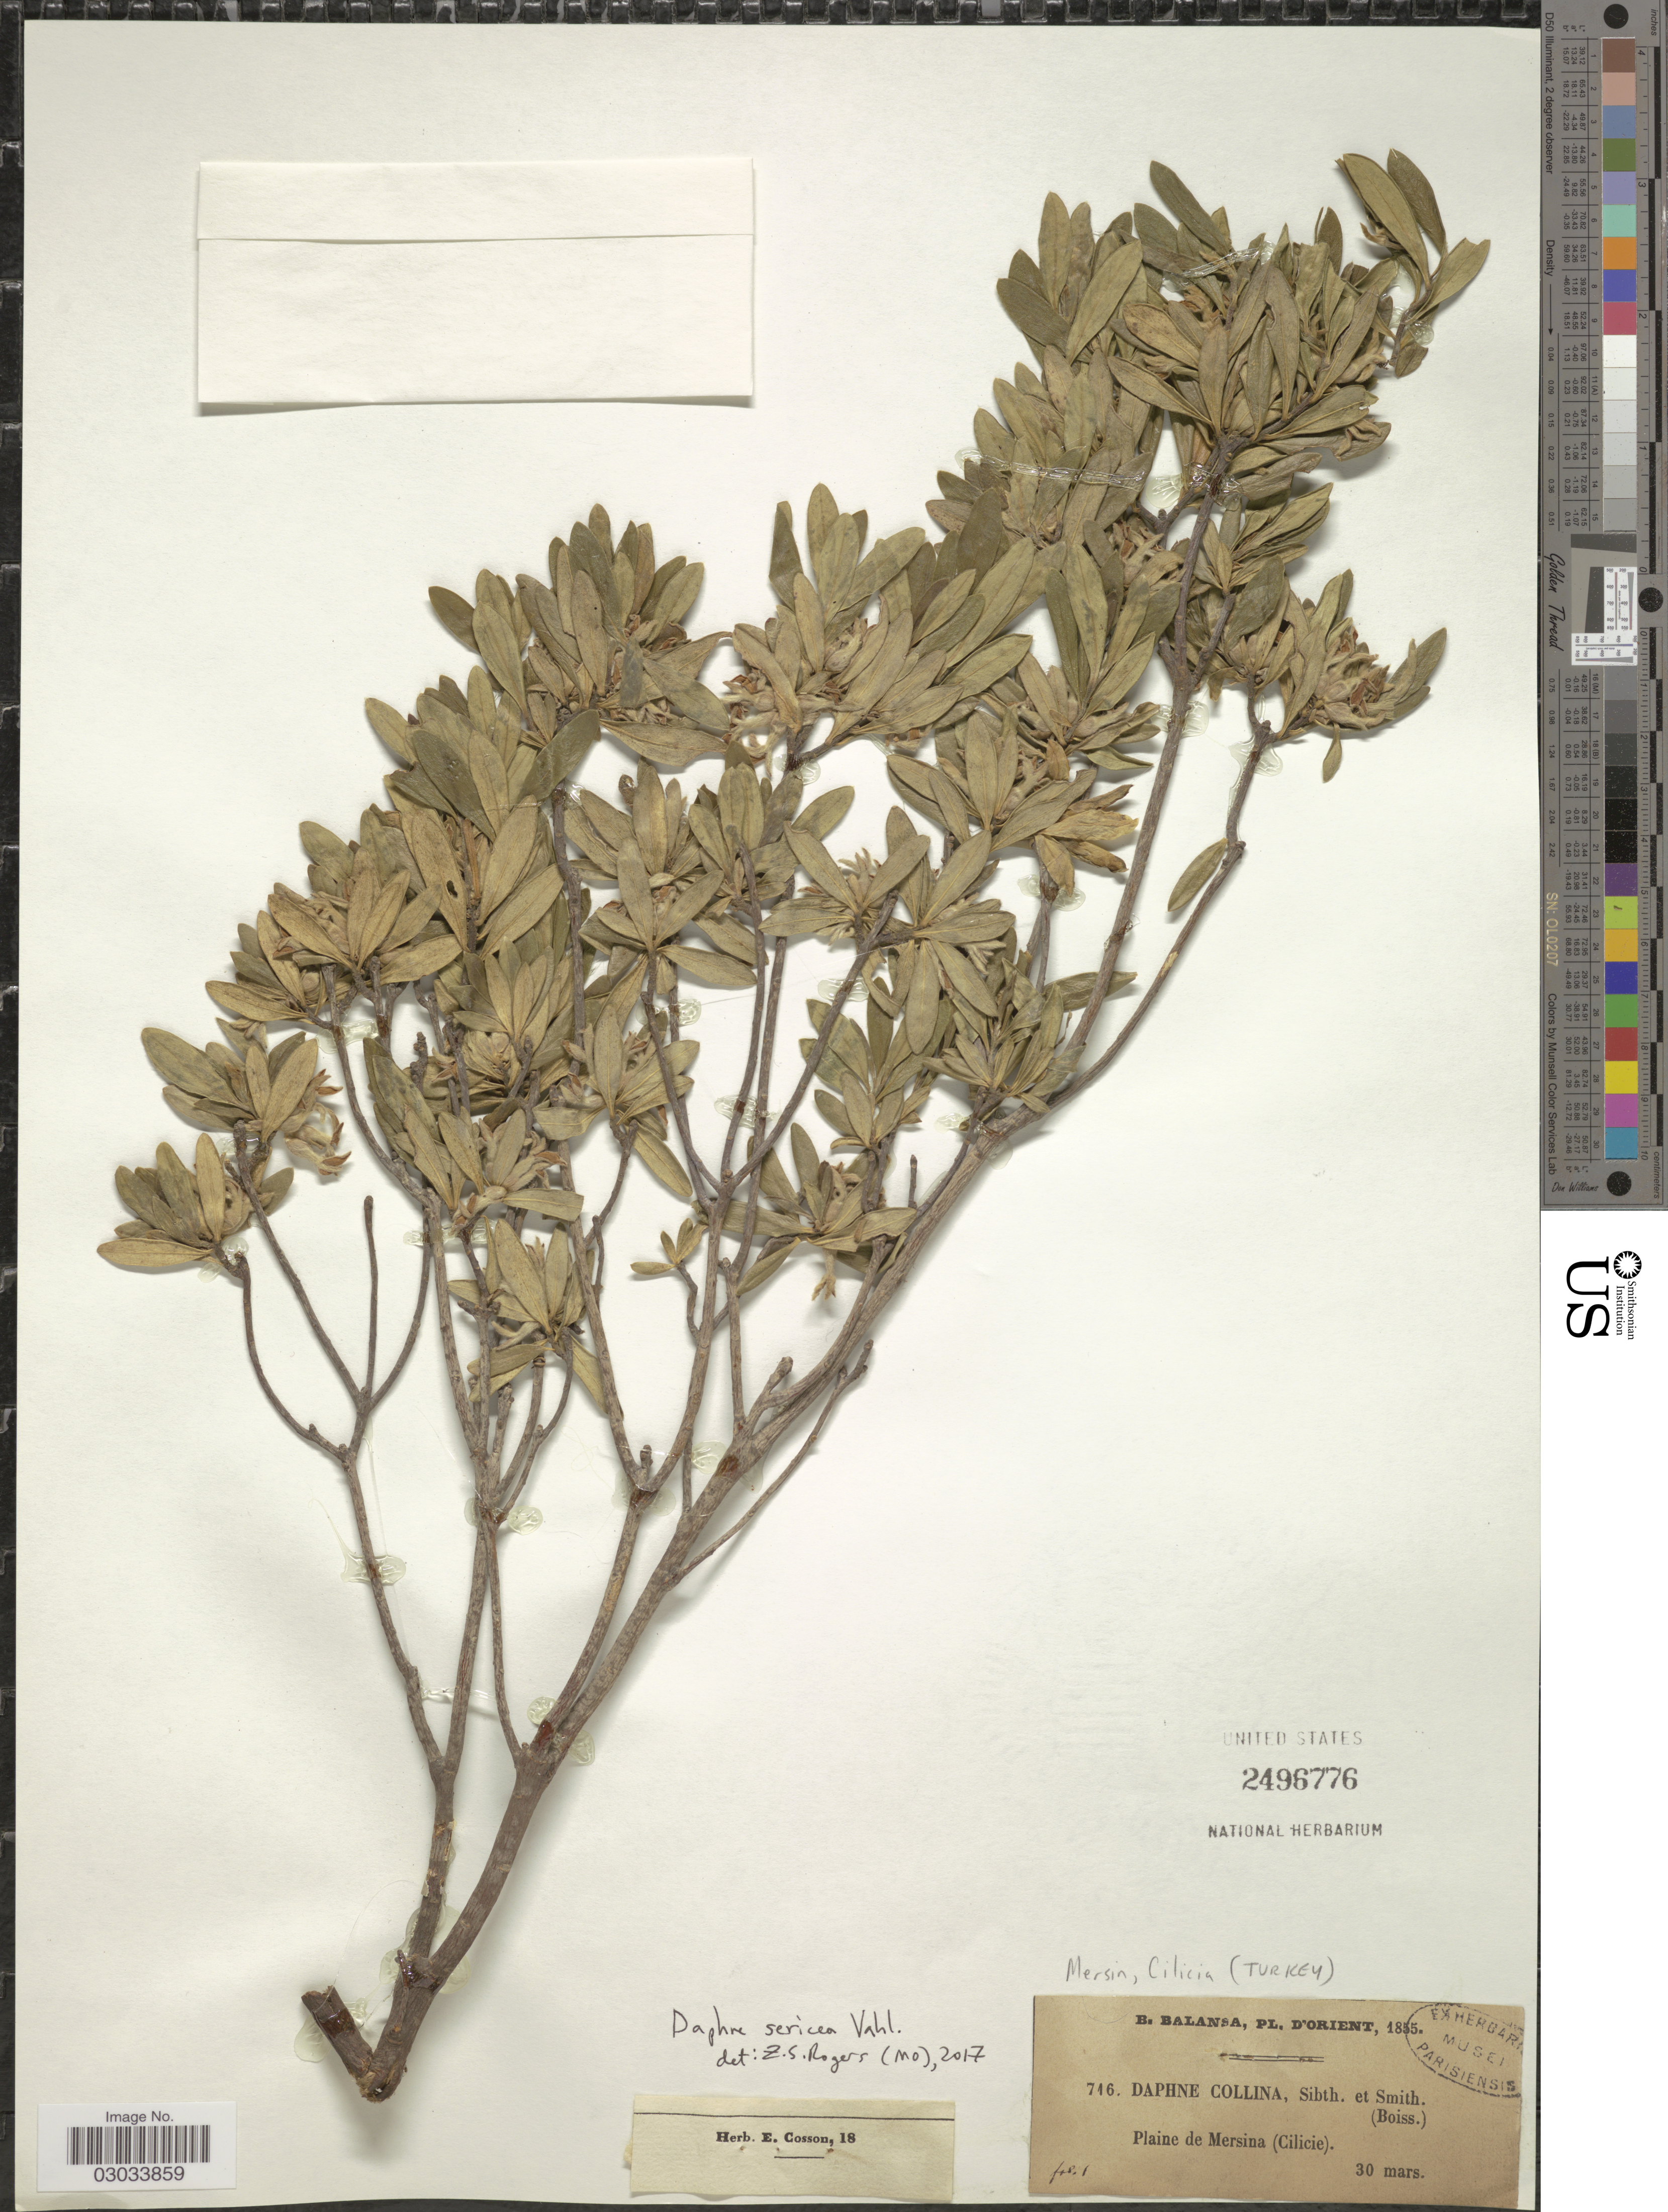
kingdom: Plantae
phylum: Tracheophyta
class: Magnoliopsida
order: Malvales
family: Thymelaeaceae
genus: Daphne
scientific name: Daphne collina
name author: Sm. ex Dicks.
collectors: B. Balansa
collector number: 716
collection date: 1855-03-30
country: Turkey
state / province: Mersin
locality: D'Orient. Plaine de Mersina (Cilicie).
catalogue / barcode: US 2496776